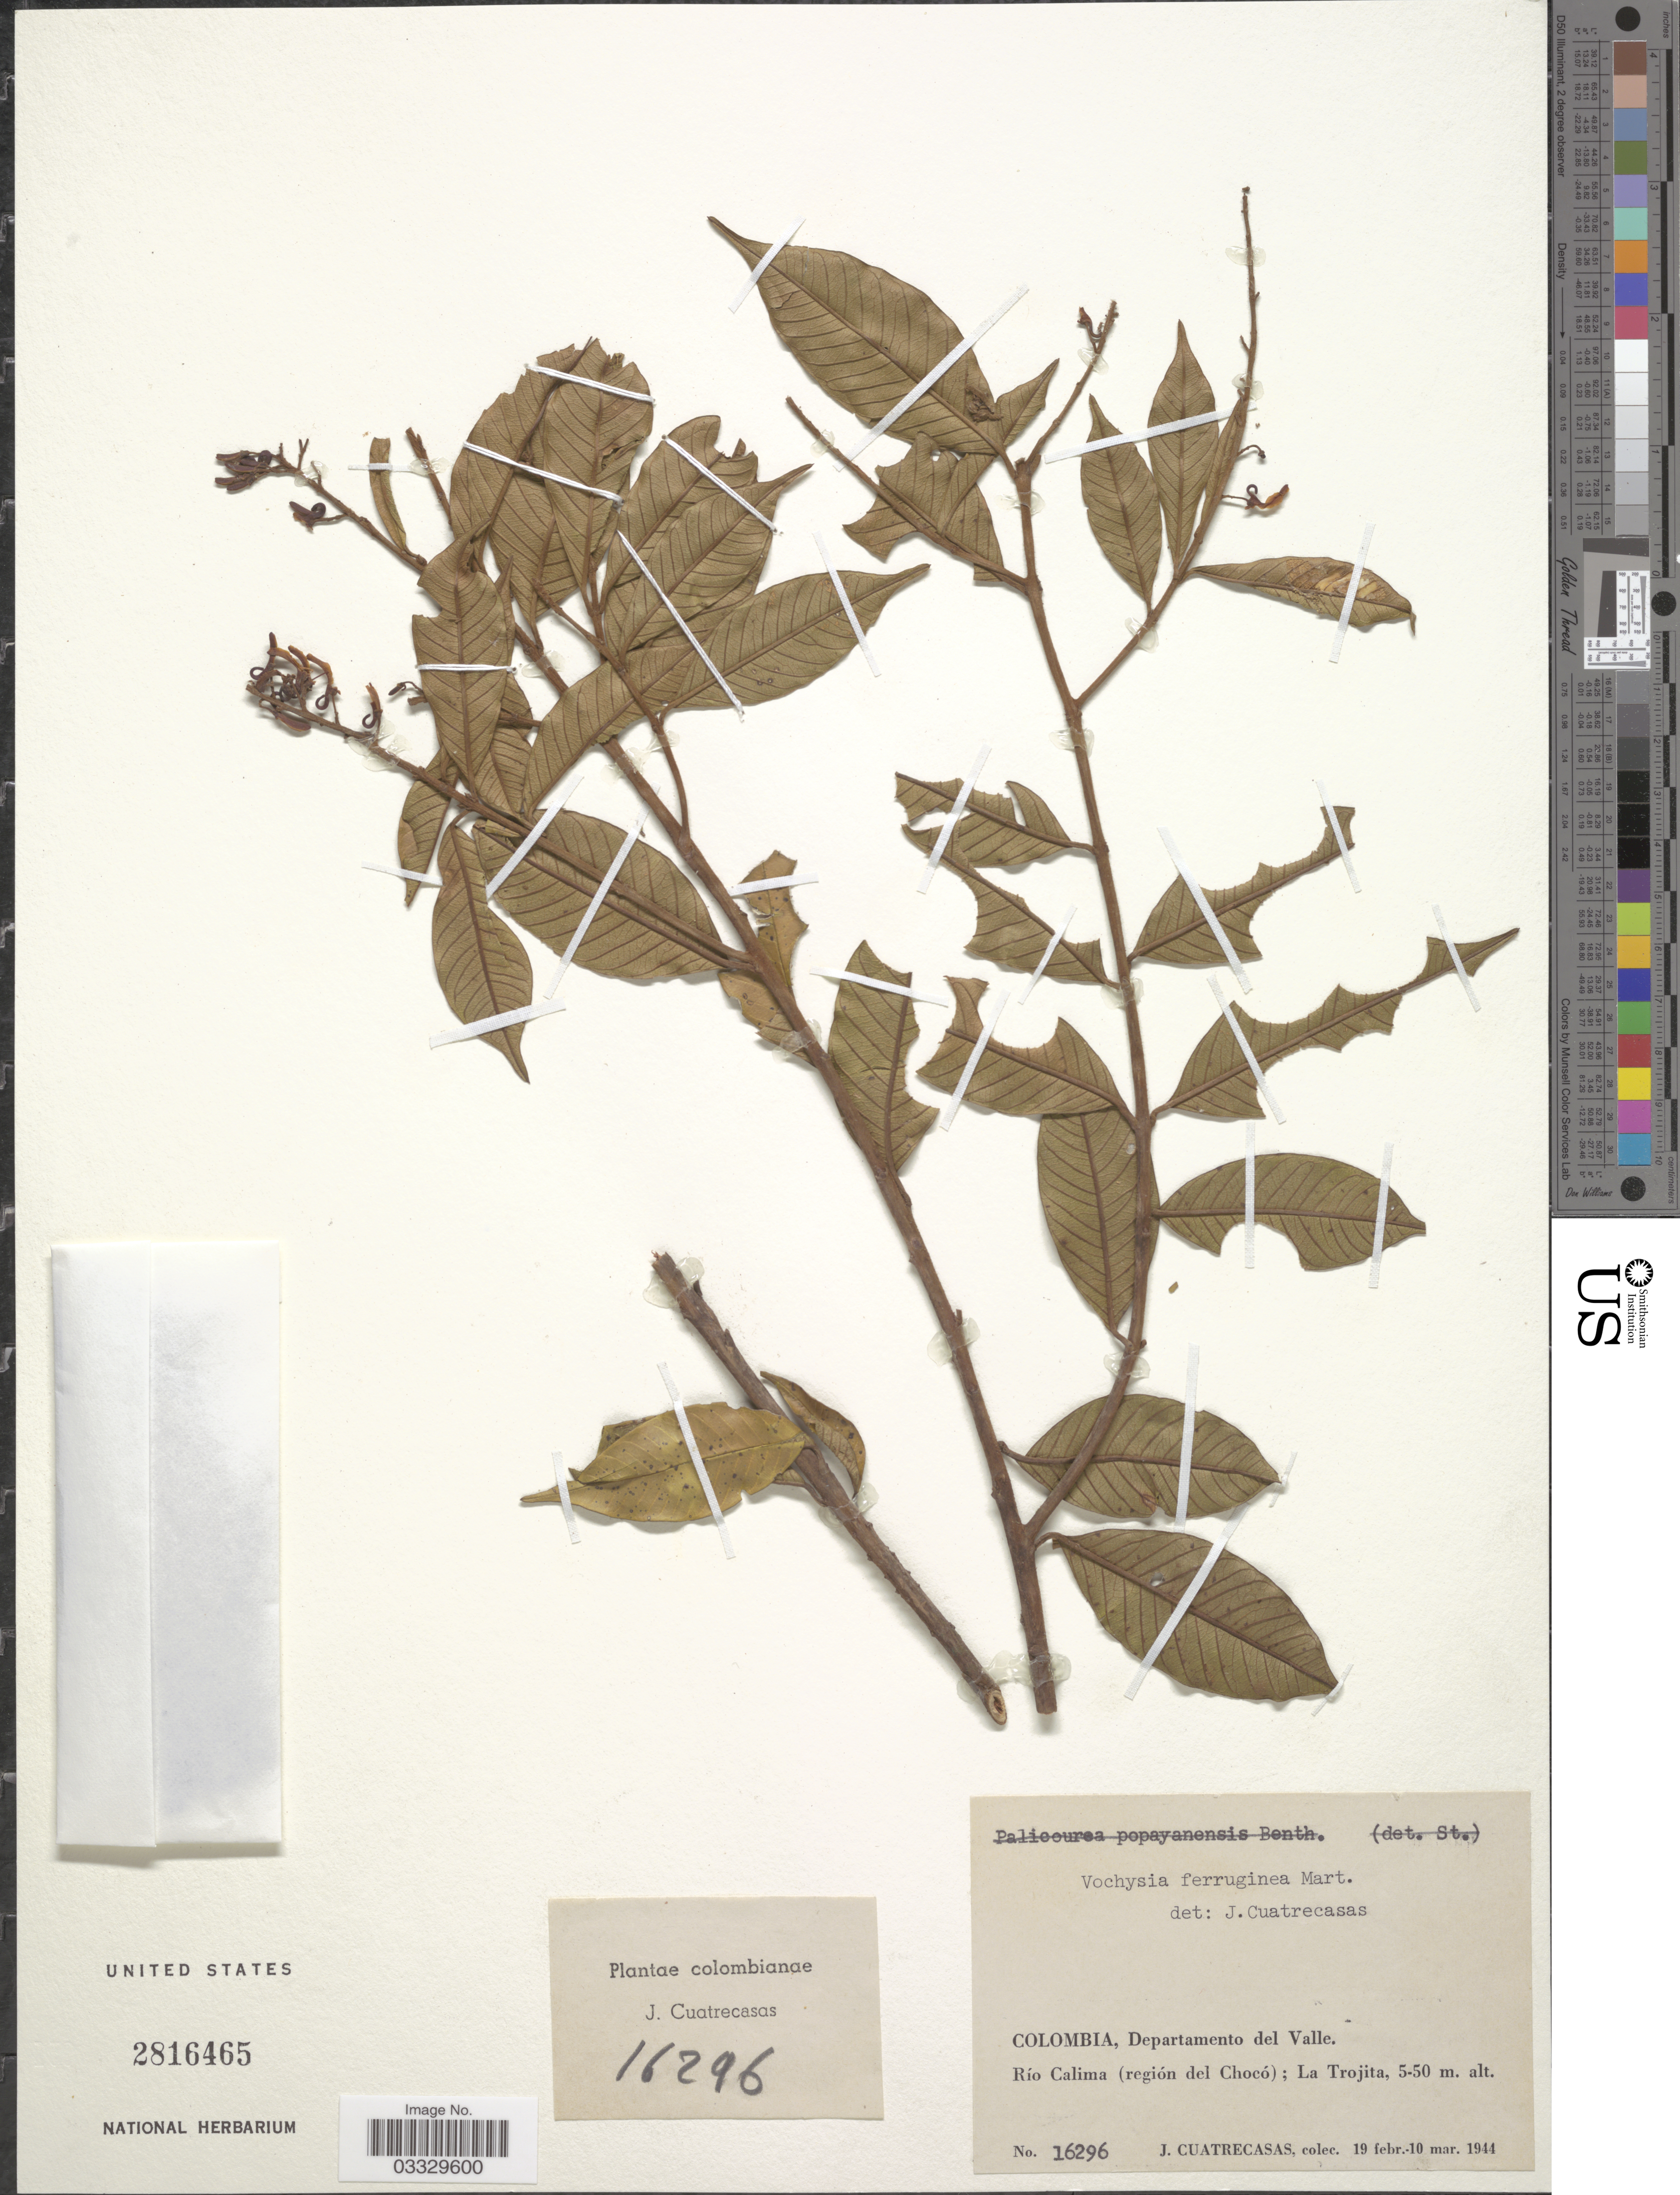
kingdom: Plantae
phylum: Tracheophyta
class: Magnoliopsida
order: Myrtales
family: Vochysiaceae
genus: Vochysia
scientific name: Vochysia ferruginea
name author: Mart.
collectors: J. Cuatrecasas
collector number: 16296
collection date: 1944-02-19/1944-03-10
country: Colombia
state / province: Valle del Cauca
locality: Departamento del Valle. Río Calima (región del Chocó); La Trojita.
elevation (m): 5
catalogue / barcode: US 2816465